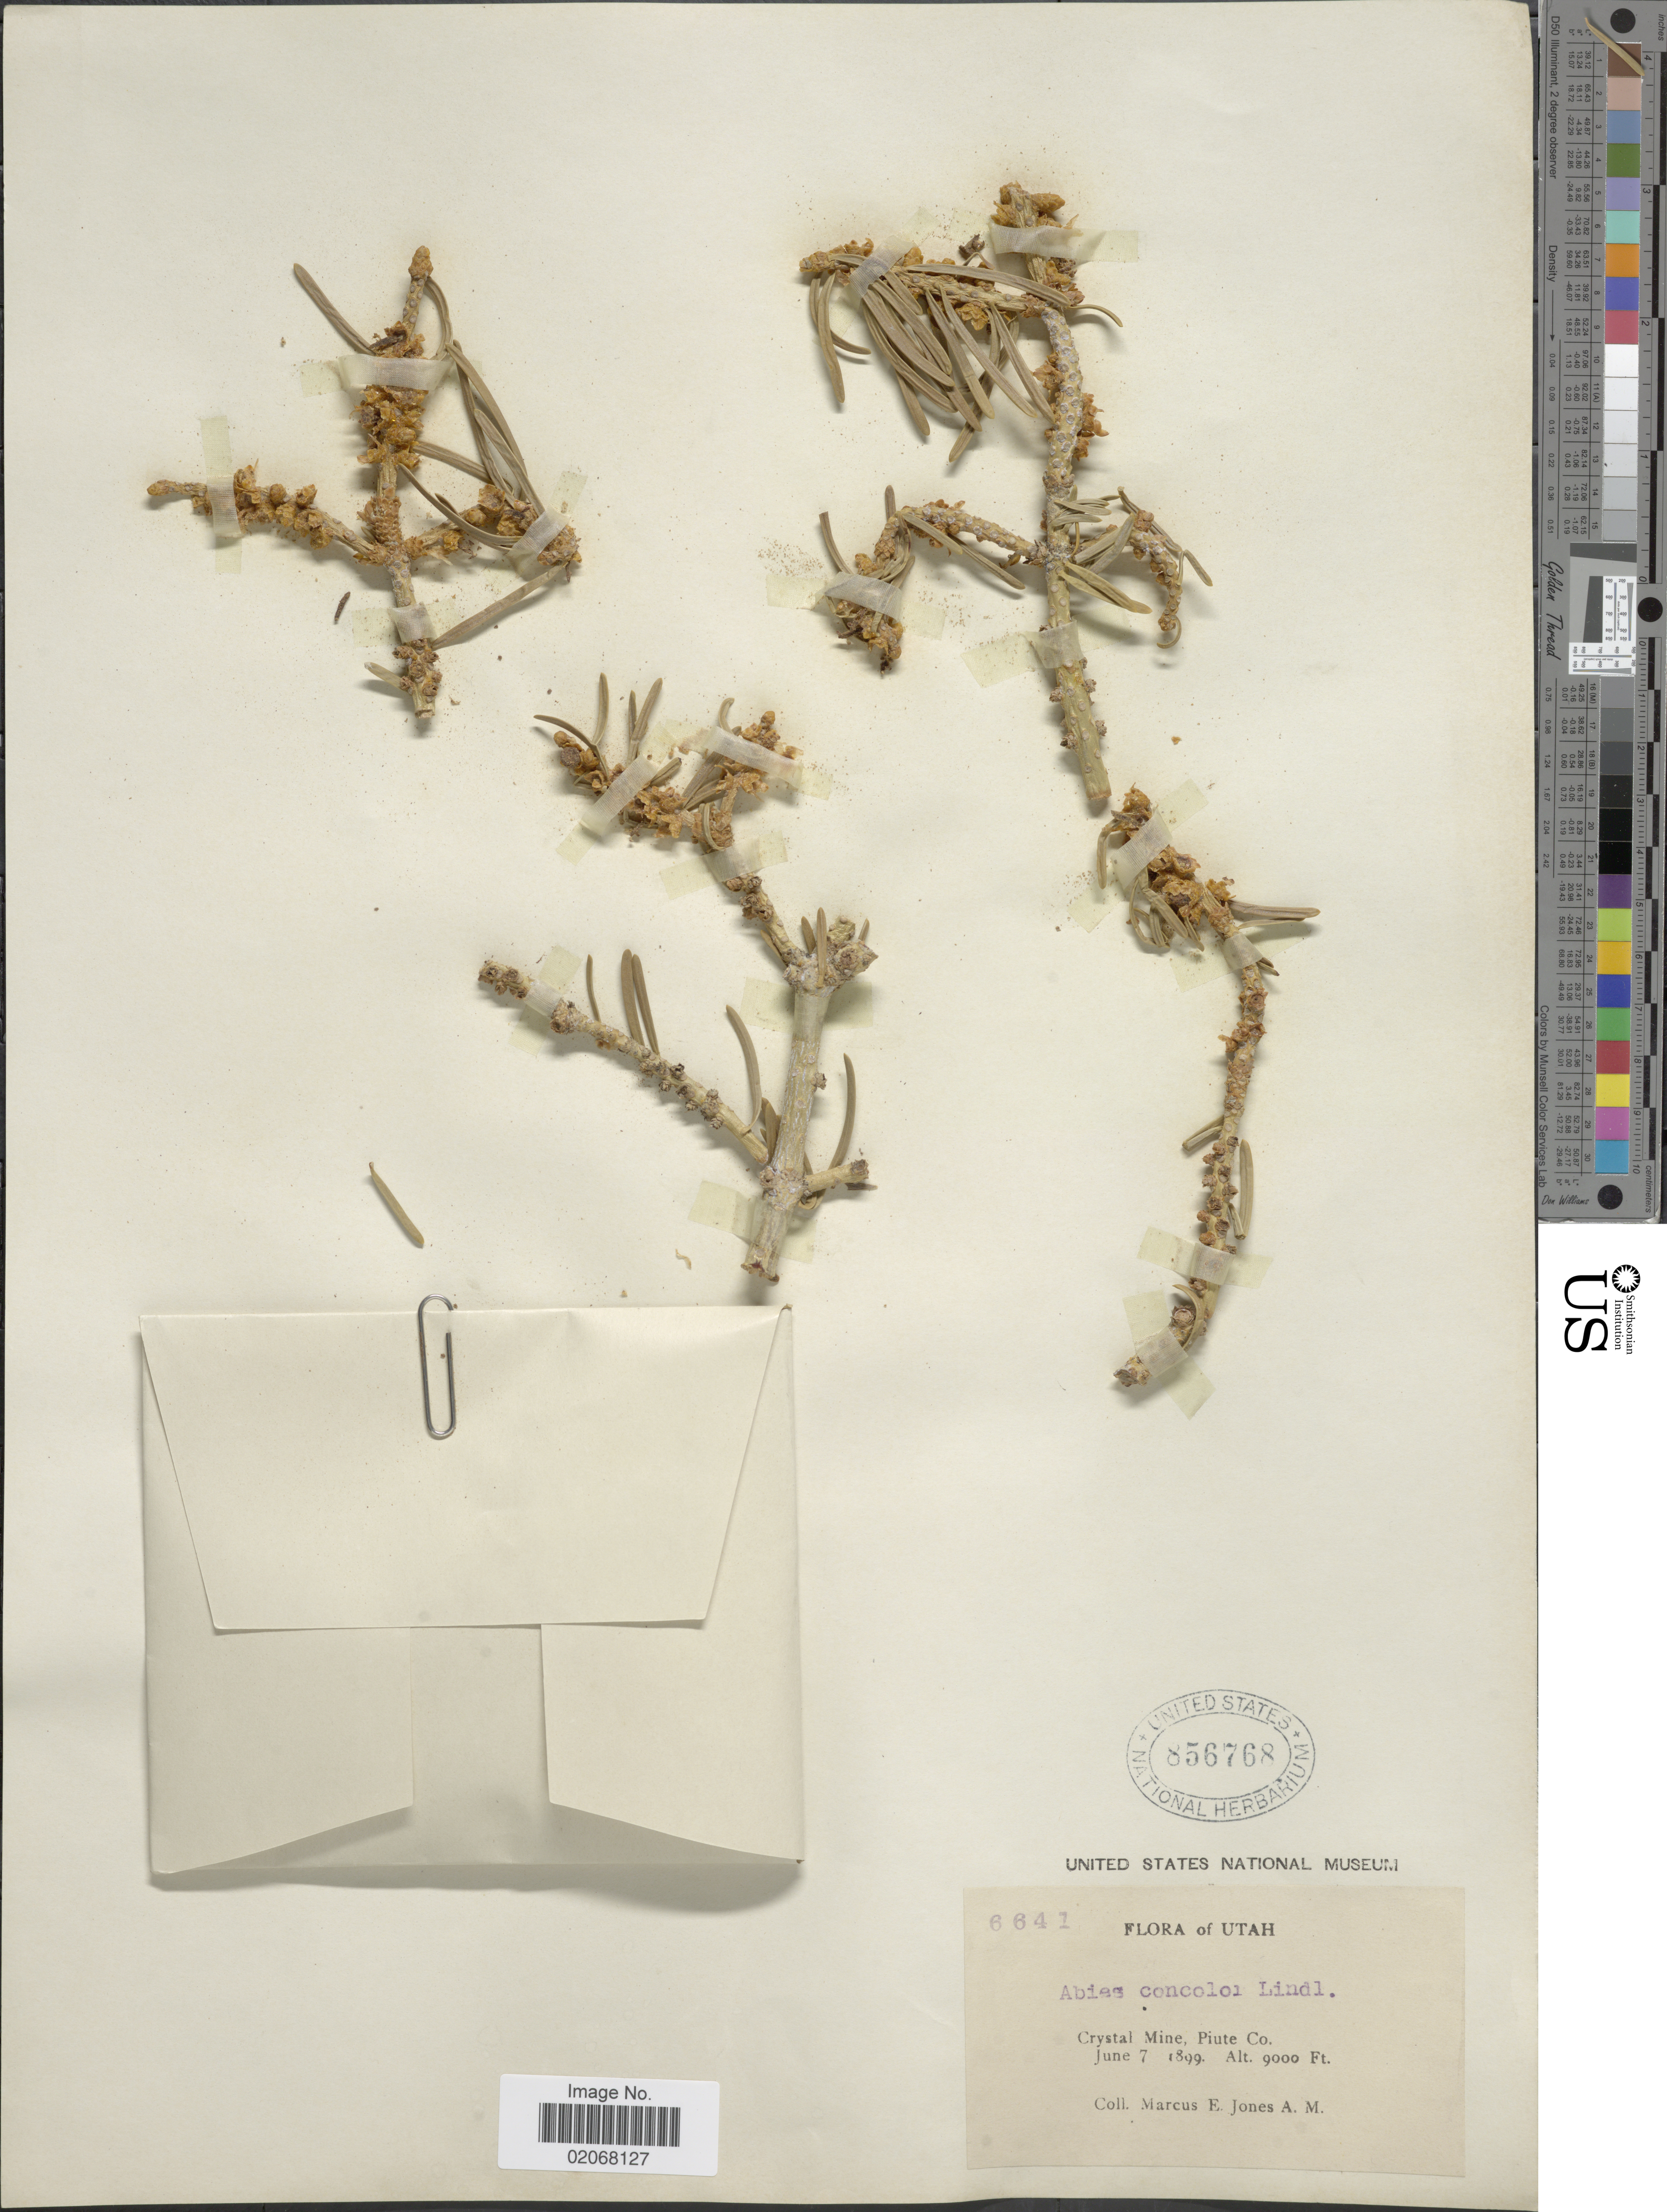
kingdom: Plantae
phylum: Tracheophyta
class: Pinopsida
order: Pinales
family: Pinaceae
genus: Abies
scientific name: Abies concolor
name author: (Gordon & Glend.) Lindl. ex Hildebr.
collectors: M. E. Jones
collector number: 6641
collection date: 1899-06-07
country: United States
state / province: Utah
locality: Crystal Mine, Piute Co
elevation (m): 2743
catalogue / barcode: US 856768